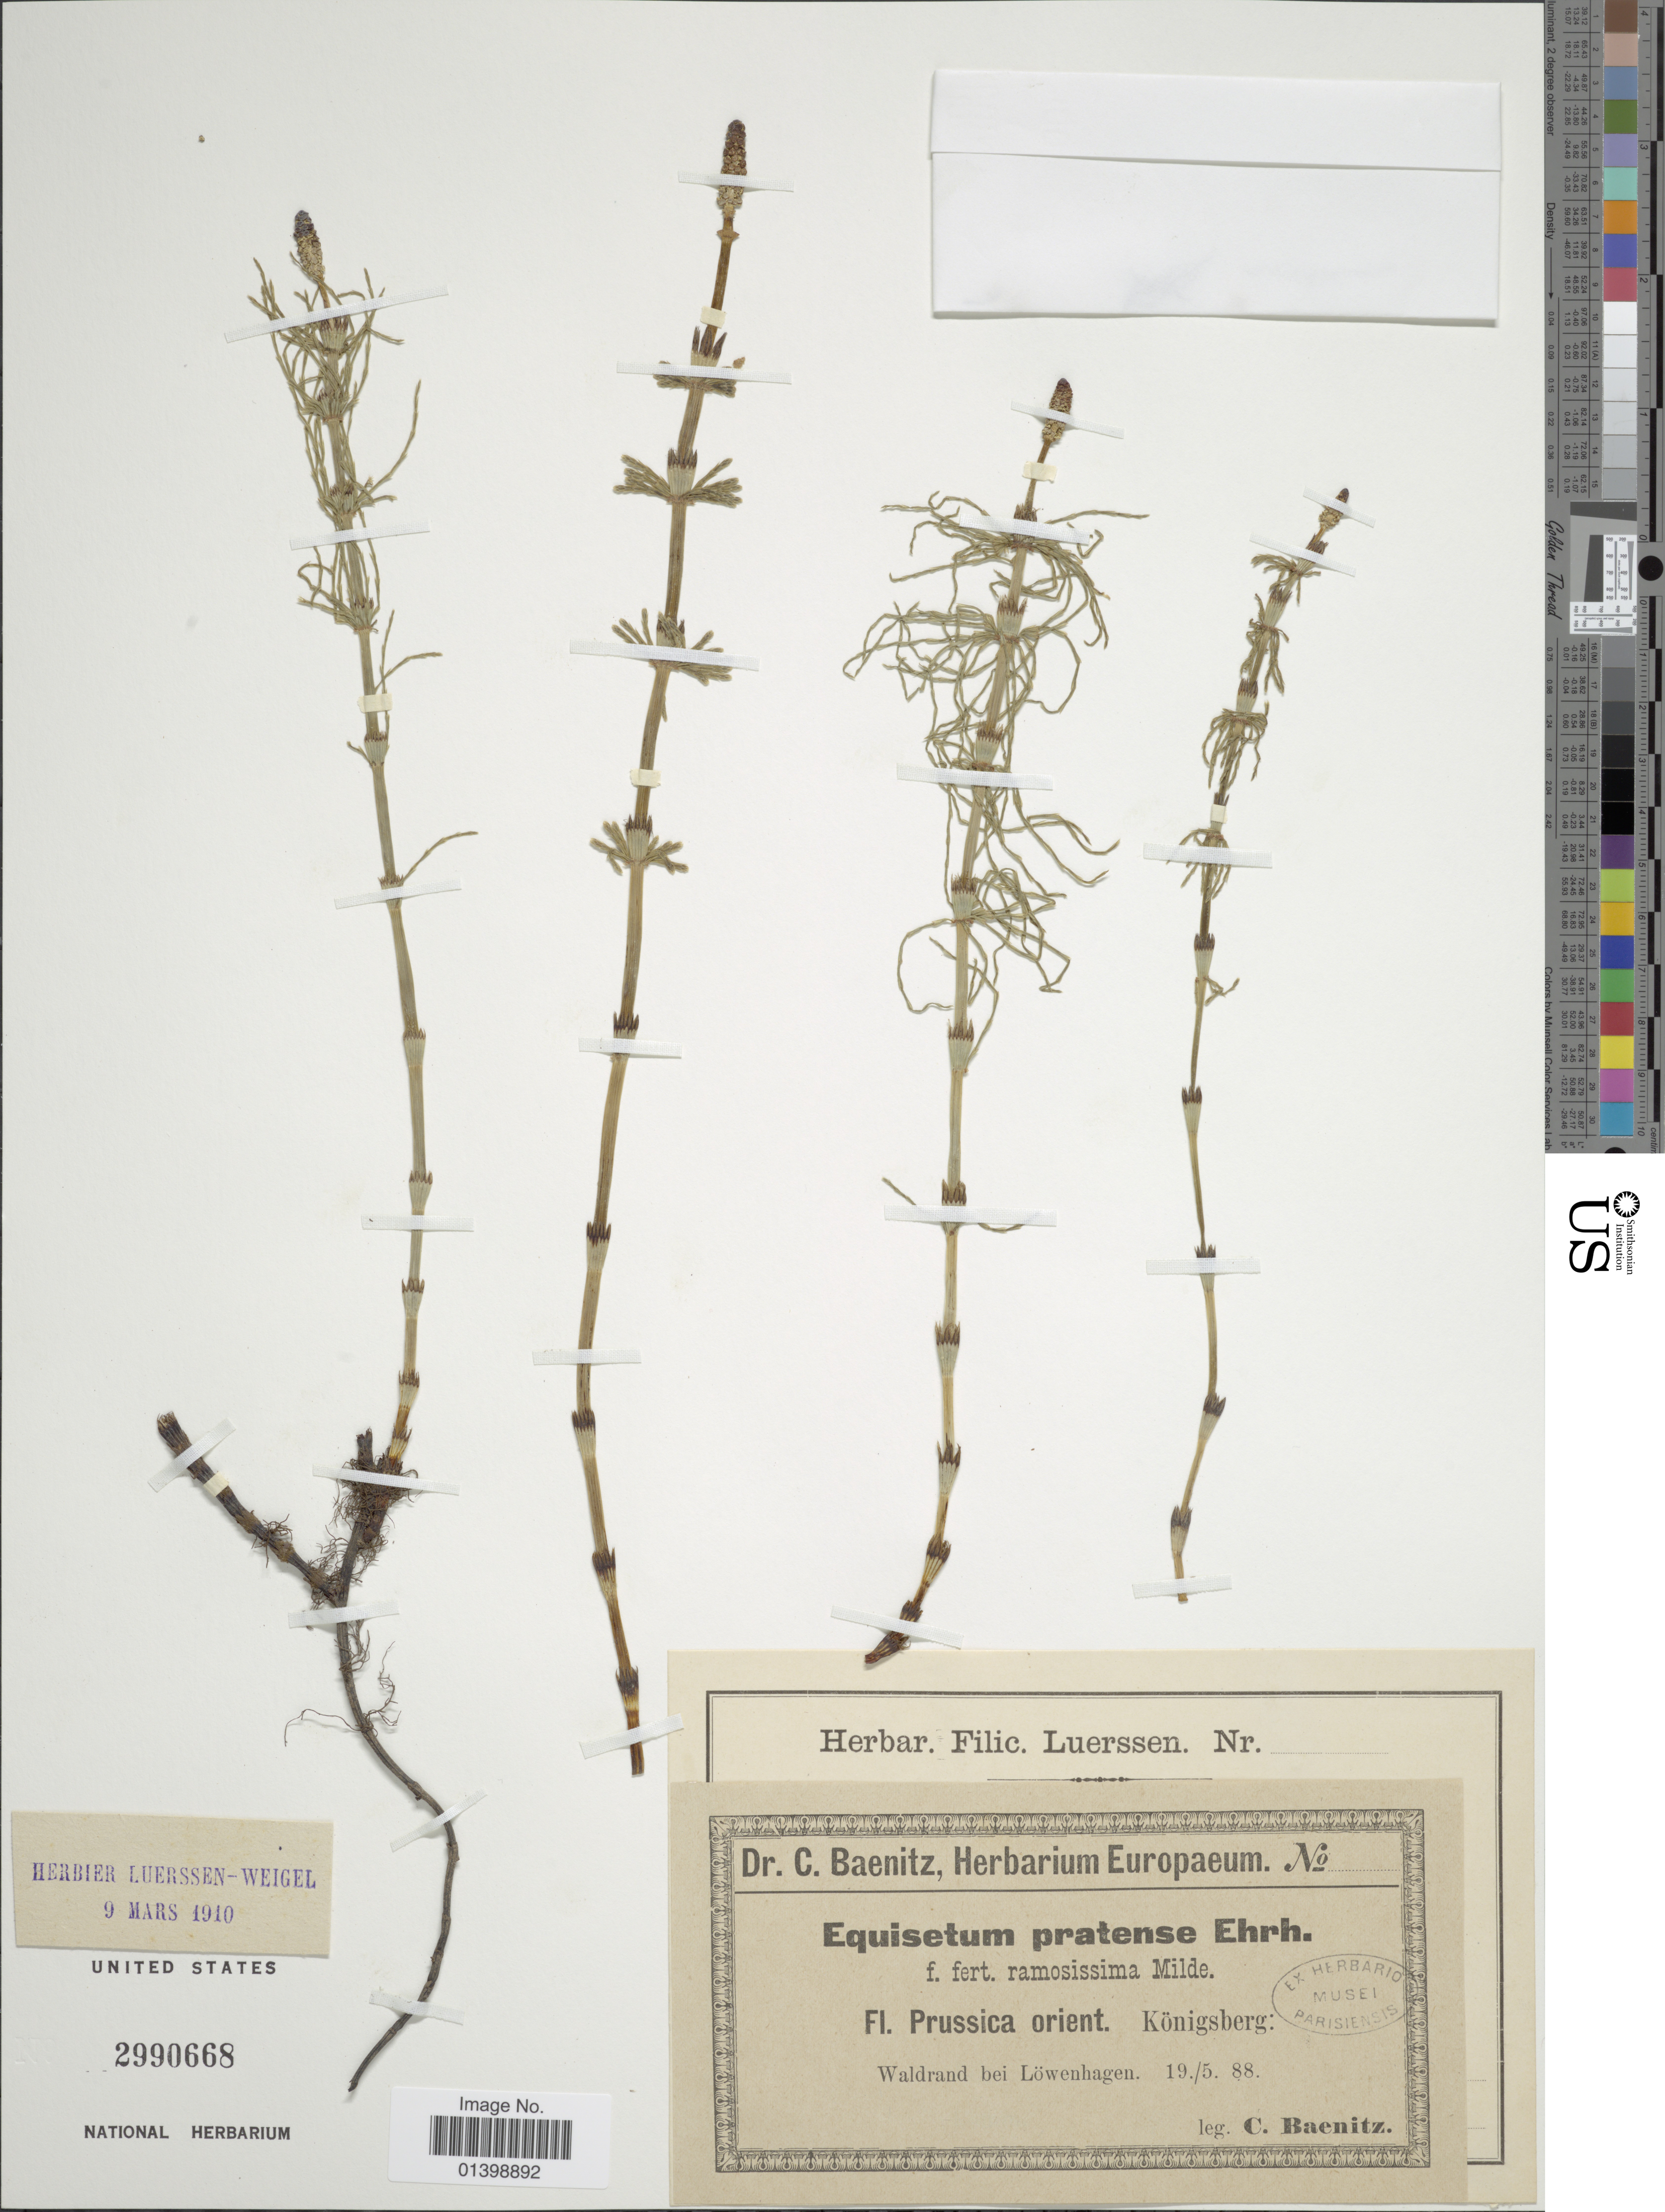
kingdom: Plantae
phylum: Tracheophyta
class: Polypodiopsida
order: Equisetales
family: Equisetaceae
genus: Equisetum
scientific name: Equisetum pratense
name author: Ehrh.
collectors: C. G. Baenitz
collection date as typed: Transcribed d/m/y: 19/5/88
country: Russian Federation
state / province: Kaliningrad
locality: Prussica orient. Königsberg: Waldrand bei Löwenhagen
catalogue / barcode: US 2990668